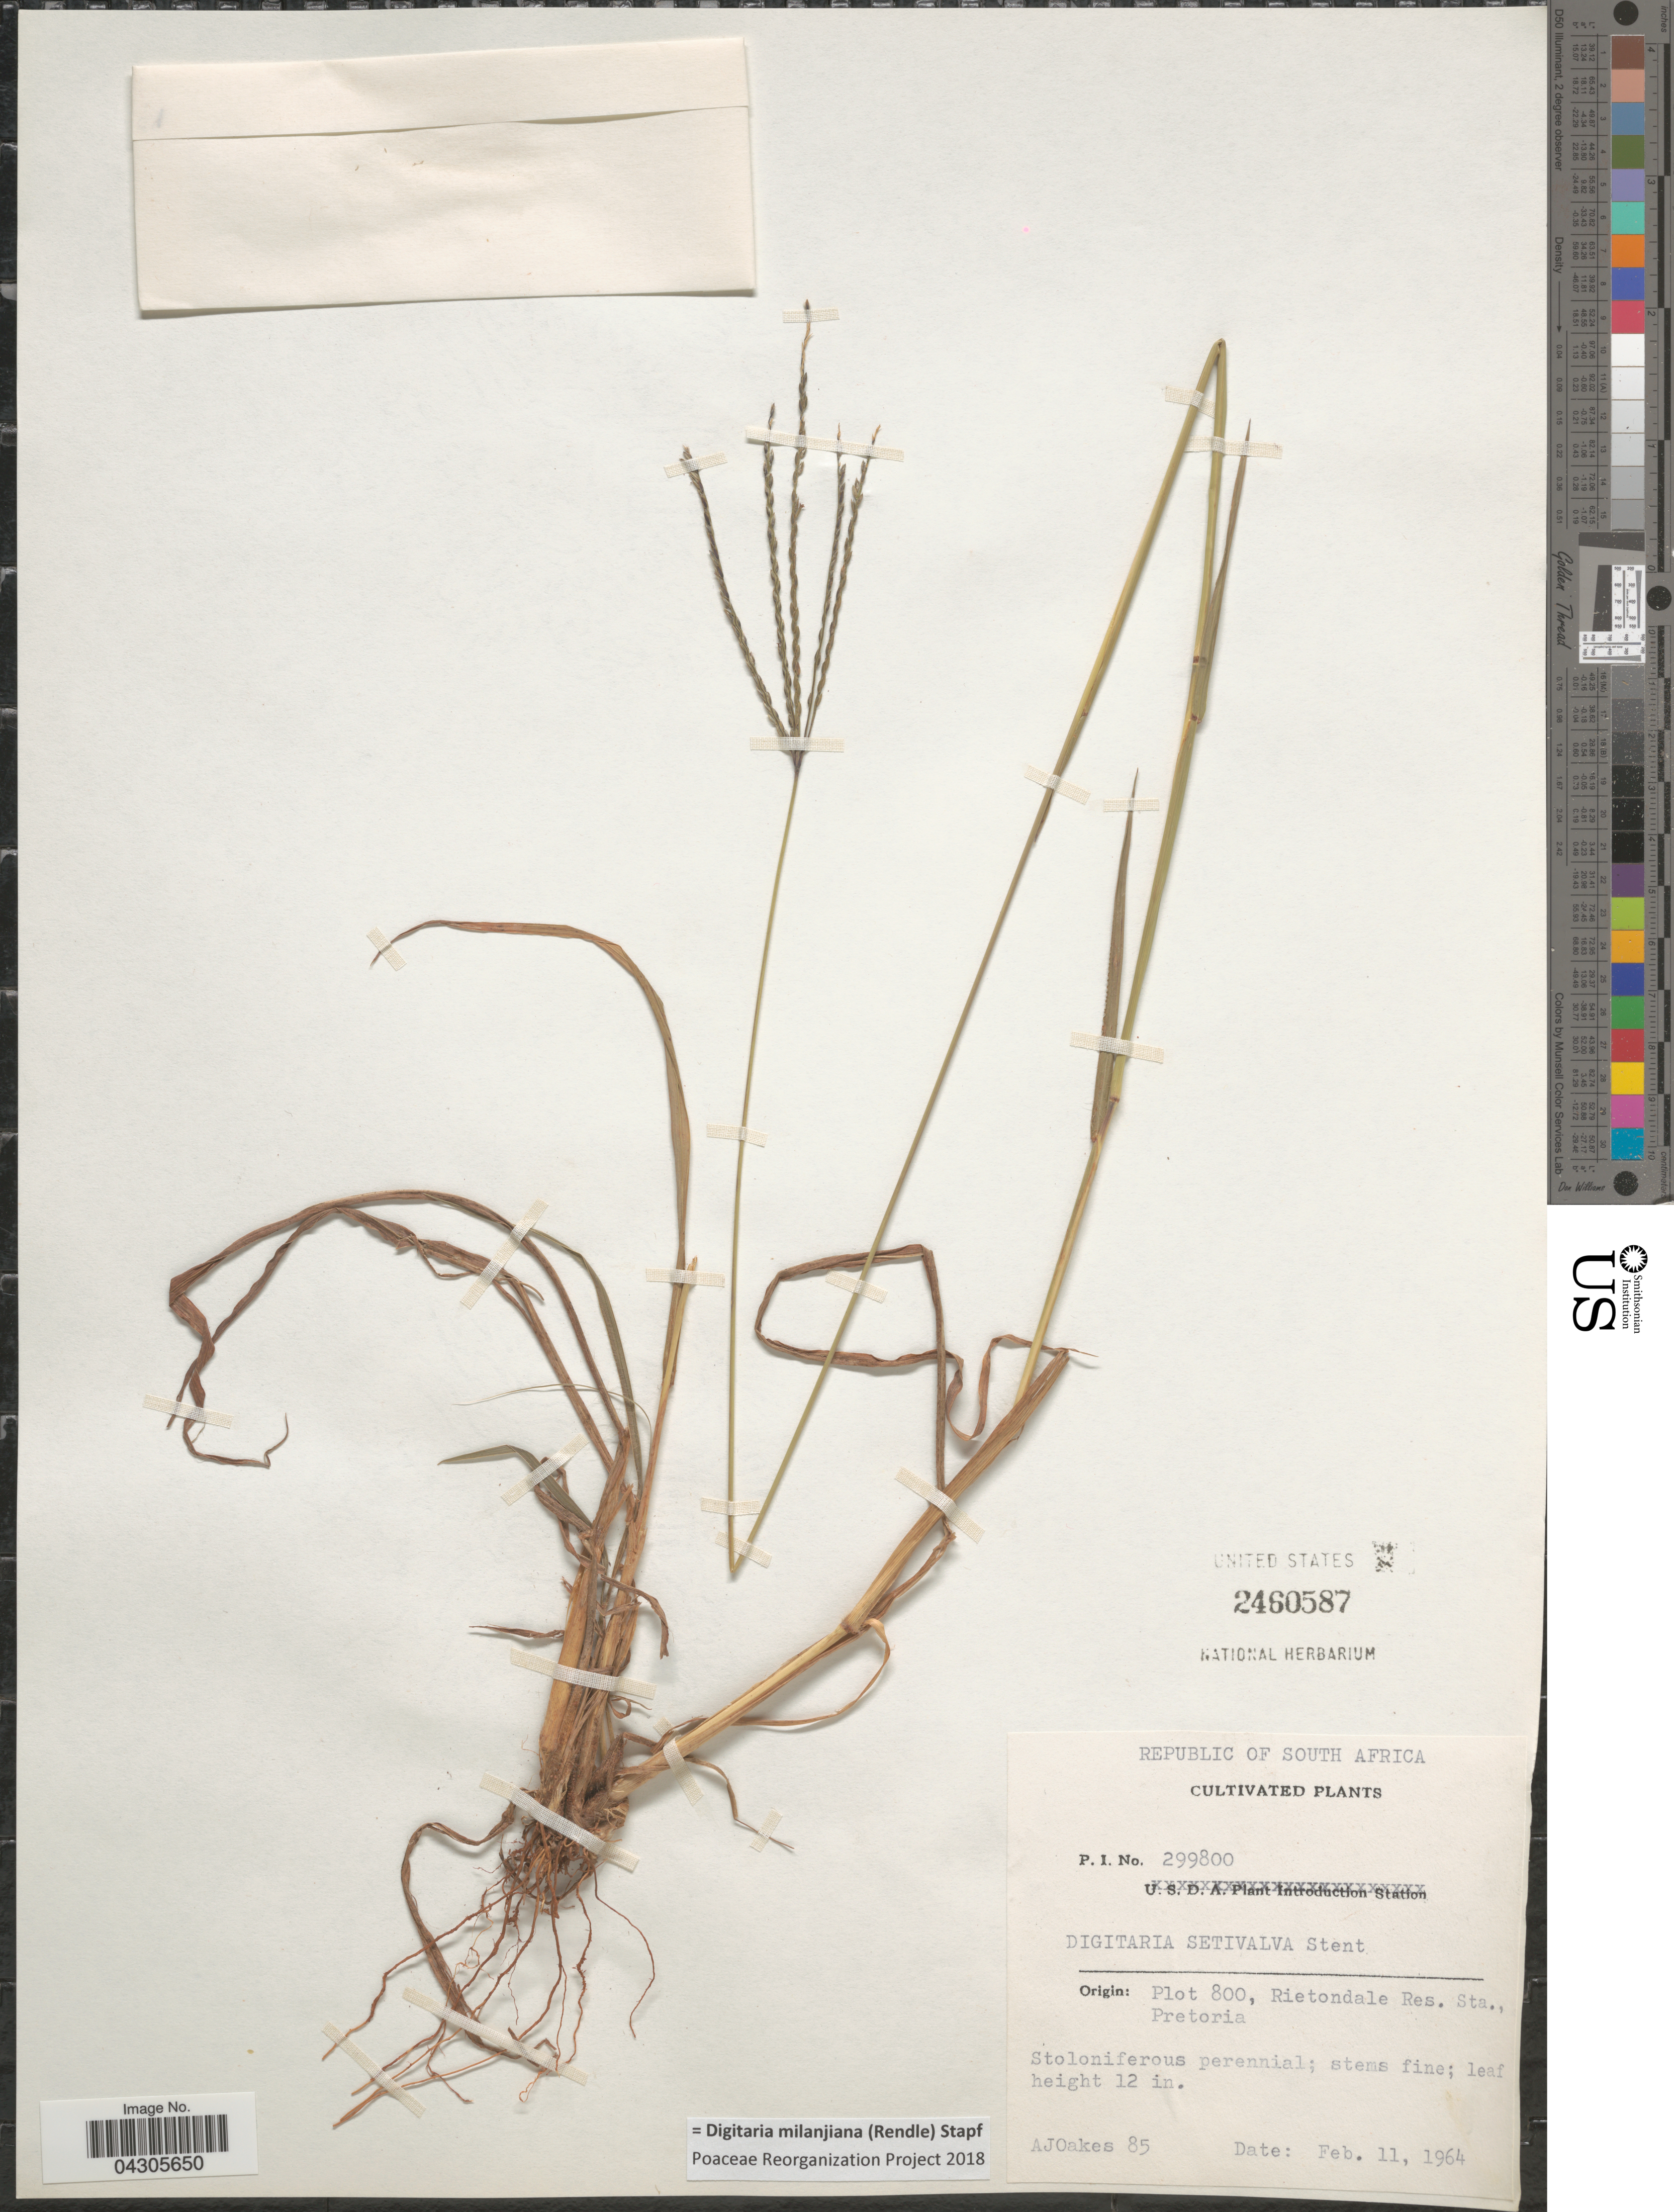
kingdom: Plantae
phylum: Tracheophyta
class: Liliopsida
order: Poales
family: Poaceae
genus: Digitaria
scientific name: Digitaria milanjiana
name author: (Rendle) Stapf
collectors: A. Oakes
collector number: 85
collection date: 1964-02-11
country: South Africa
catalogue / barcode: US 2460587